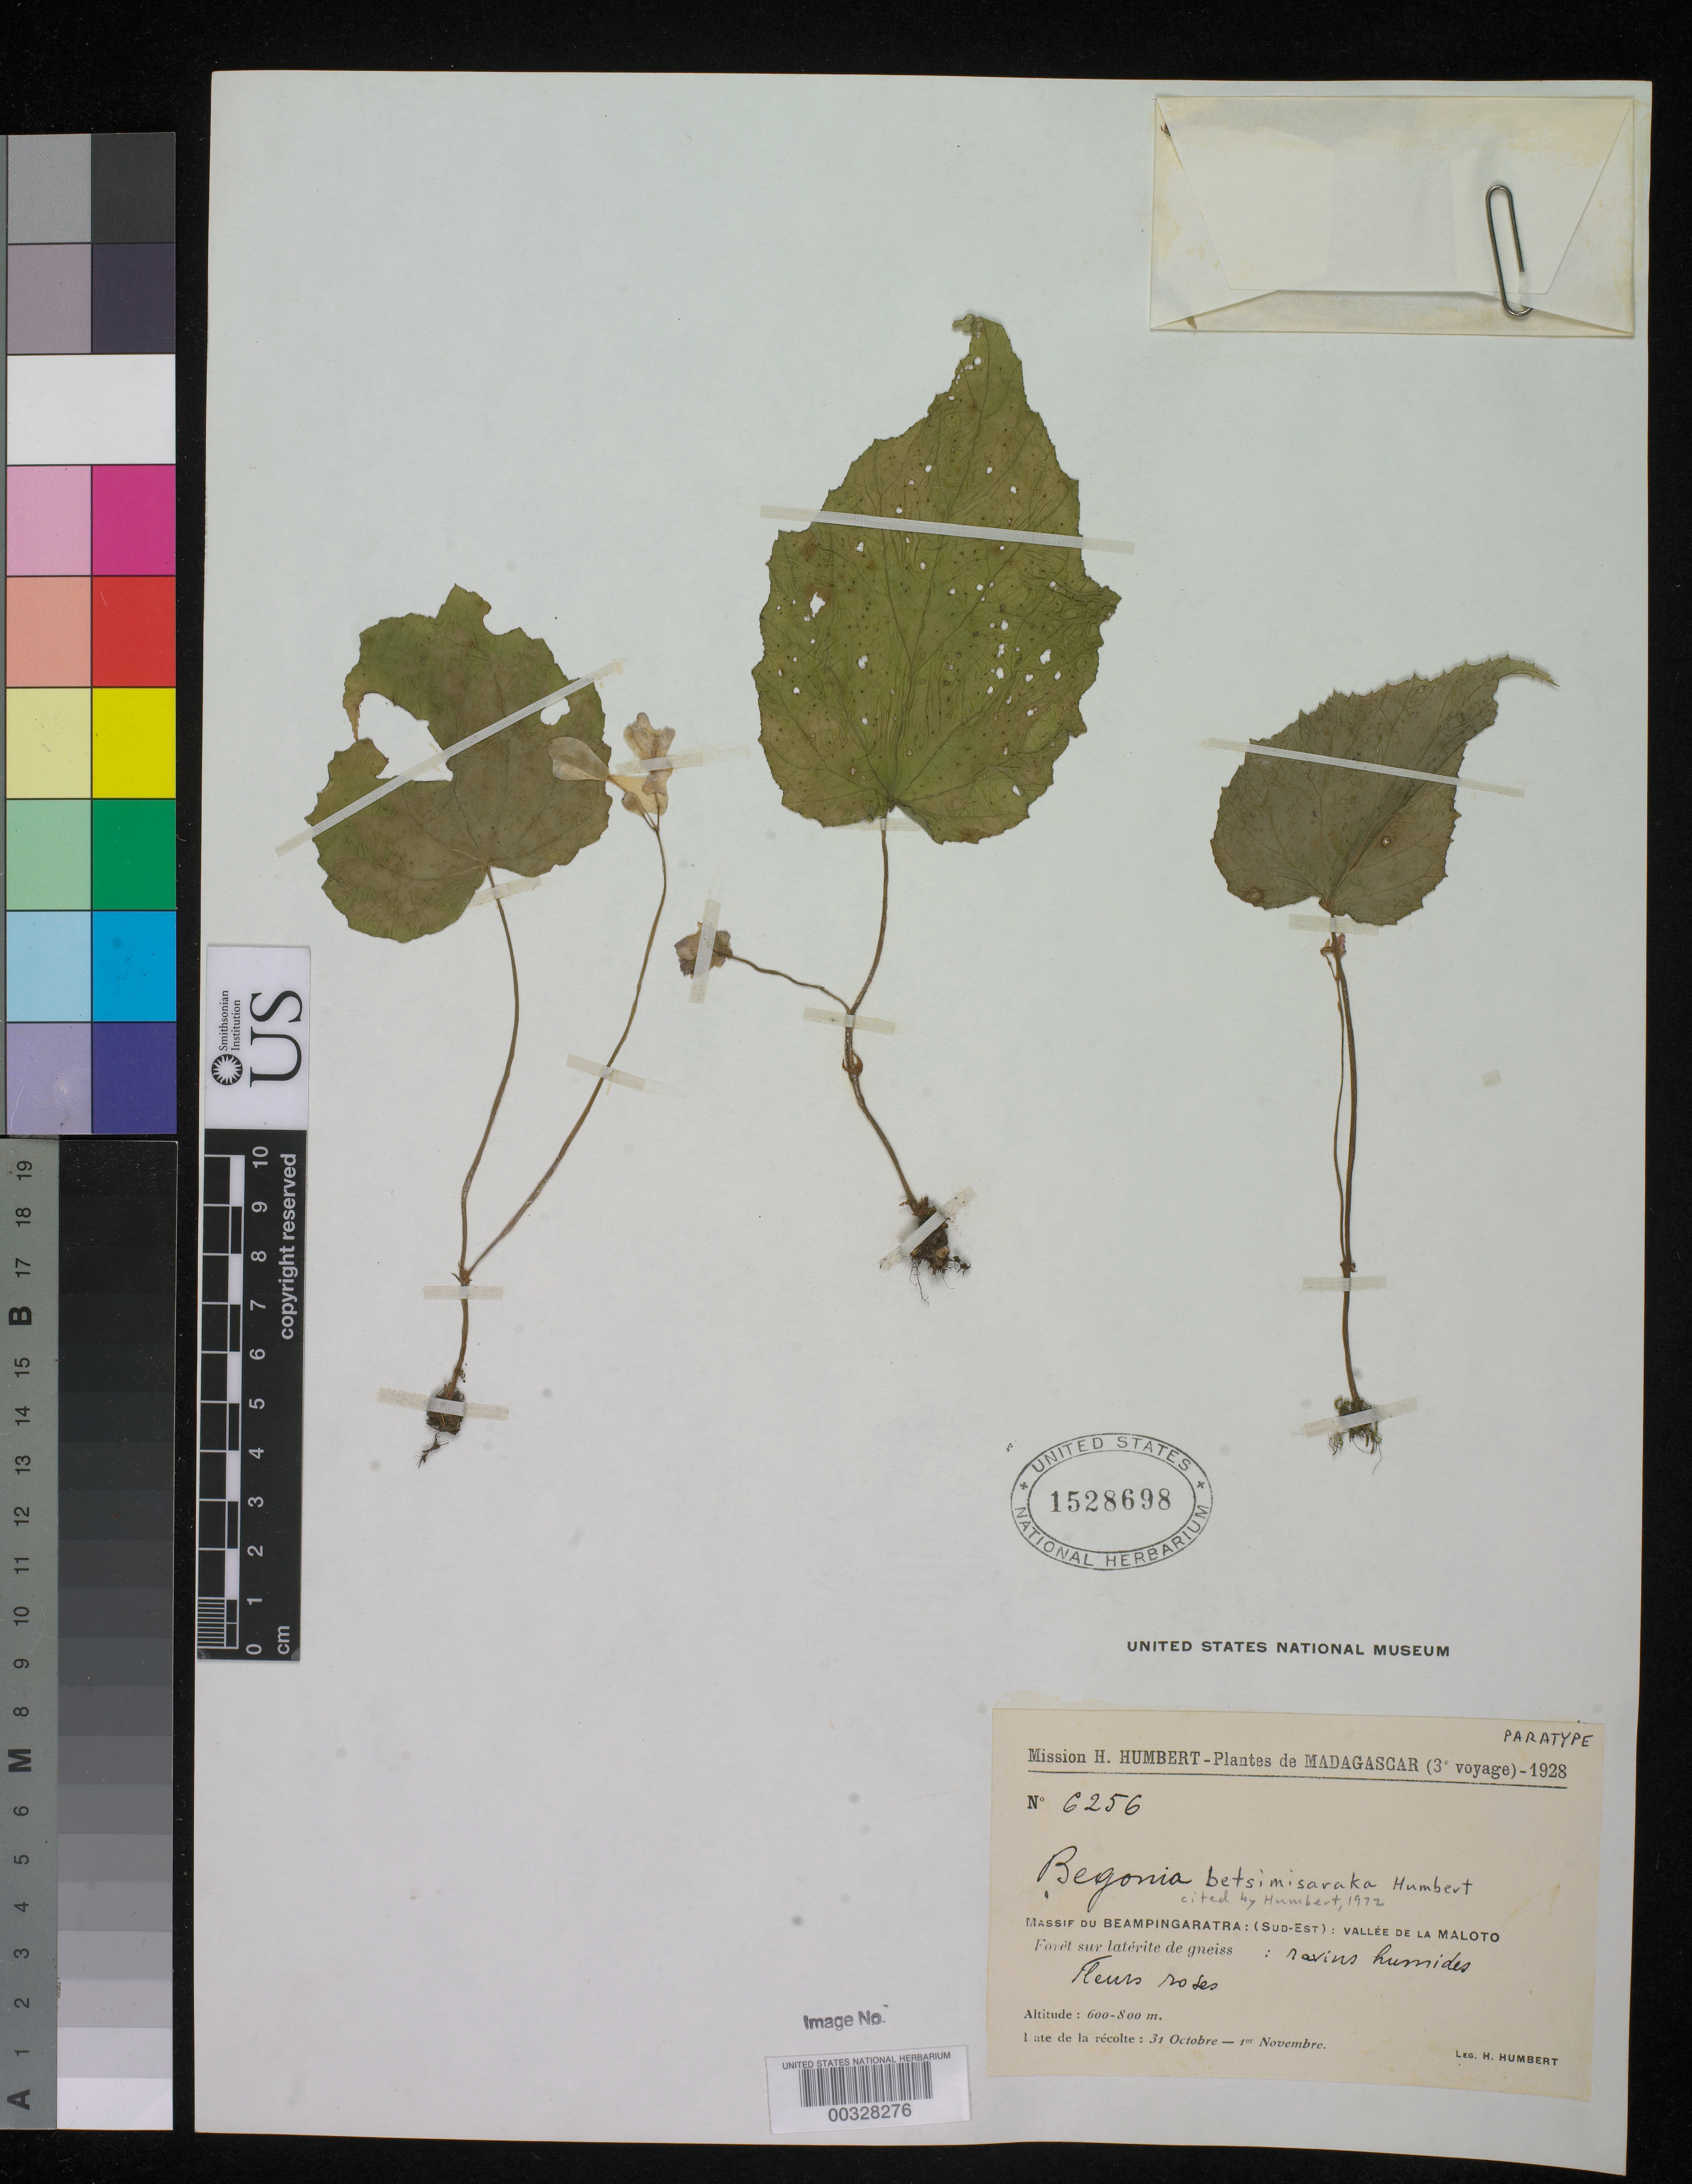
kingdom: Plantae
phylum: Tracheophyta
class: Magnoliopsida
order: Cucurbitales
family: Begoniaceae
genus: Begonia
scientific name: Begonia betsimisaraka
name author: Humbert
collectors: H. Humbert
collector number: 6256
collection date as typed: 31 Oct 1928 to 01 Nov 1928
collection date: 1928-10-31/1928-11-01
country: Madagascar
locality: Massif du beampingaratra, se, valley of la maloto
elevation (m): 600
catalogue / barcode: US 1528698